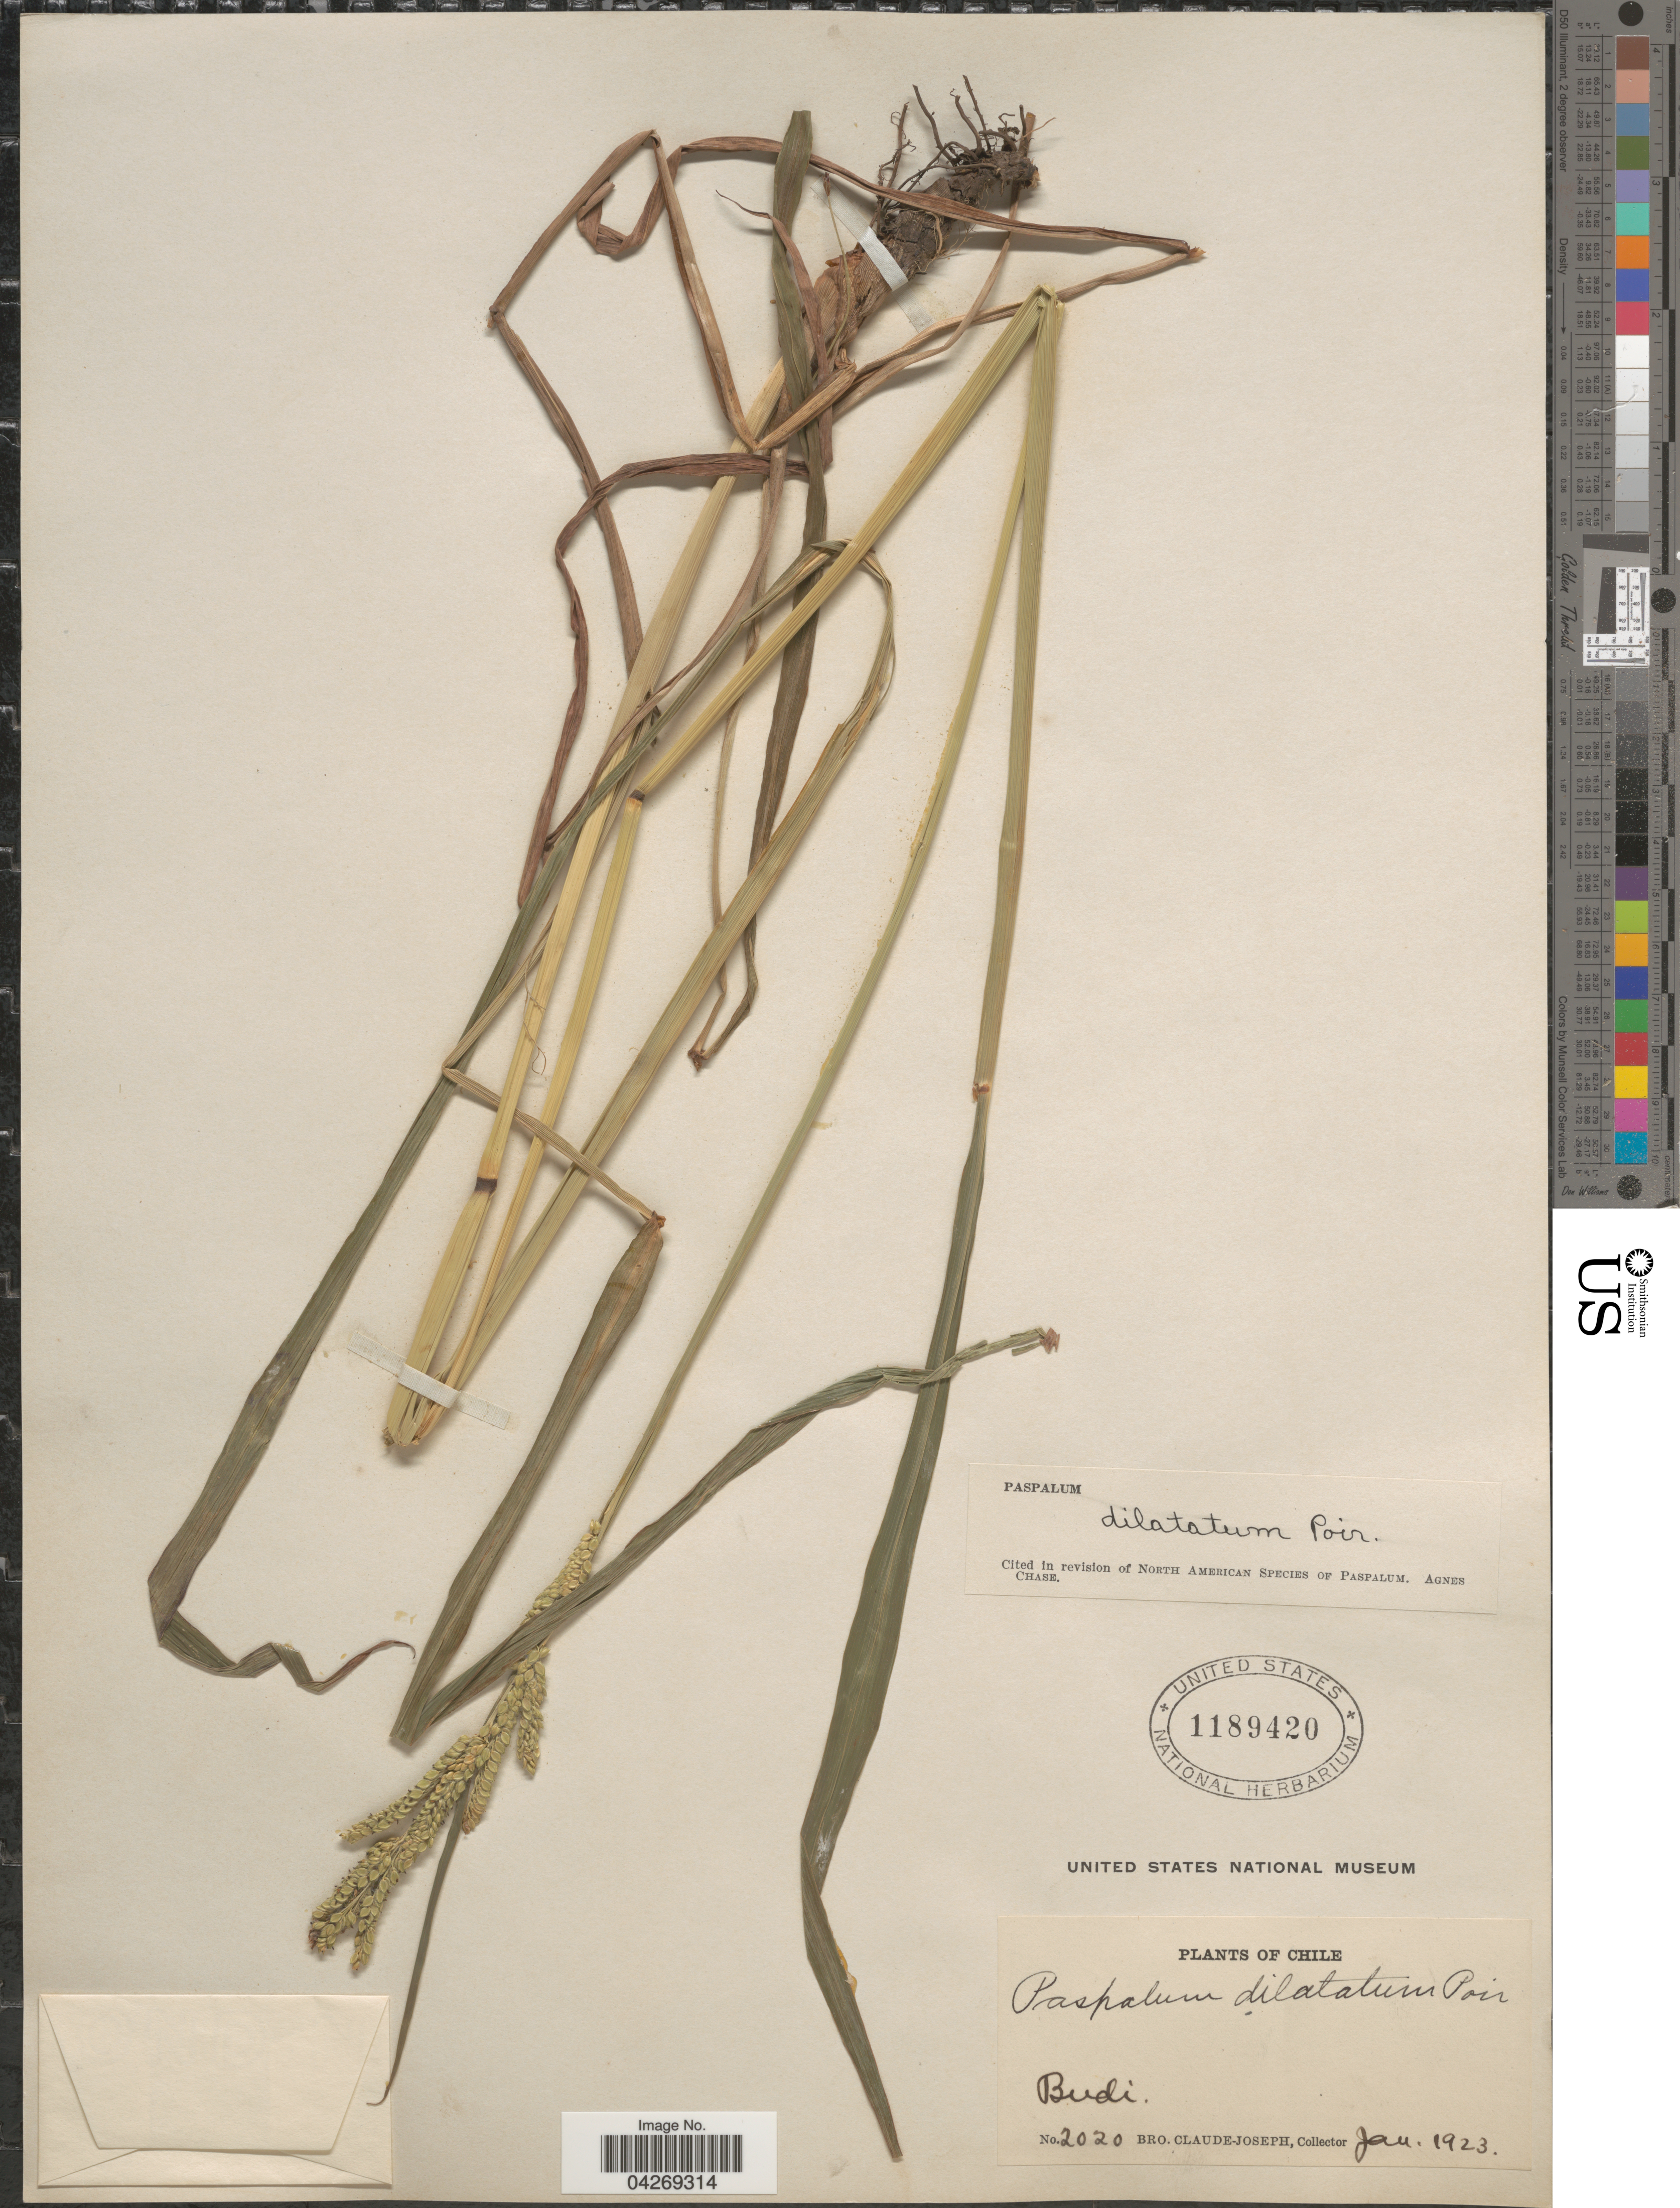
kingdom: Plantae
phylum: Tracheophyta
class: Liliopsida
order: Poales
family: Poaceae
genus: Paspalum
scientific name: Paspalum dilatatum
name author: Poir.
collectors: Bro. Claude-Joseph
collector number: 2020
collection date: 1923-01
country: Chile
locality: Budi.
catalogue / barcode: US 1189420